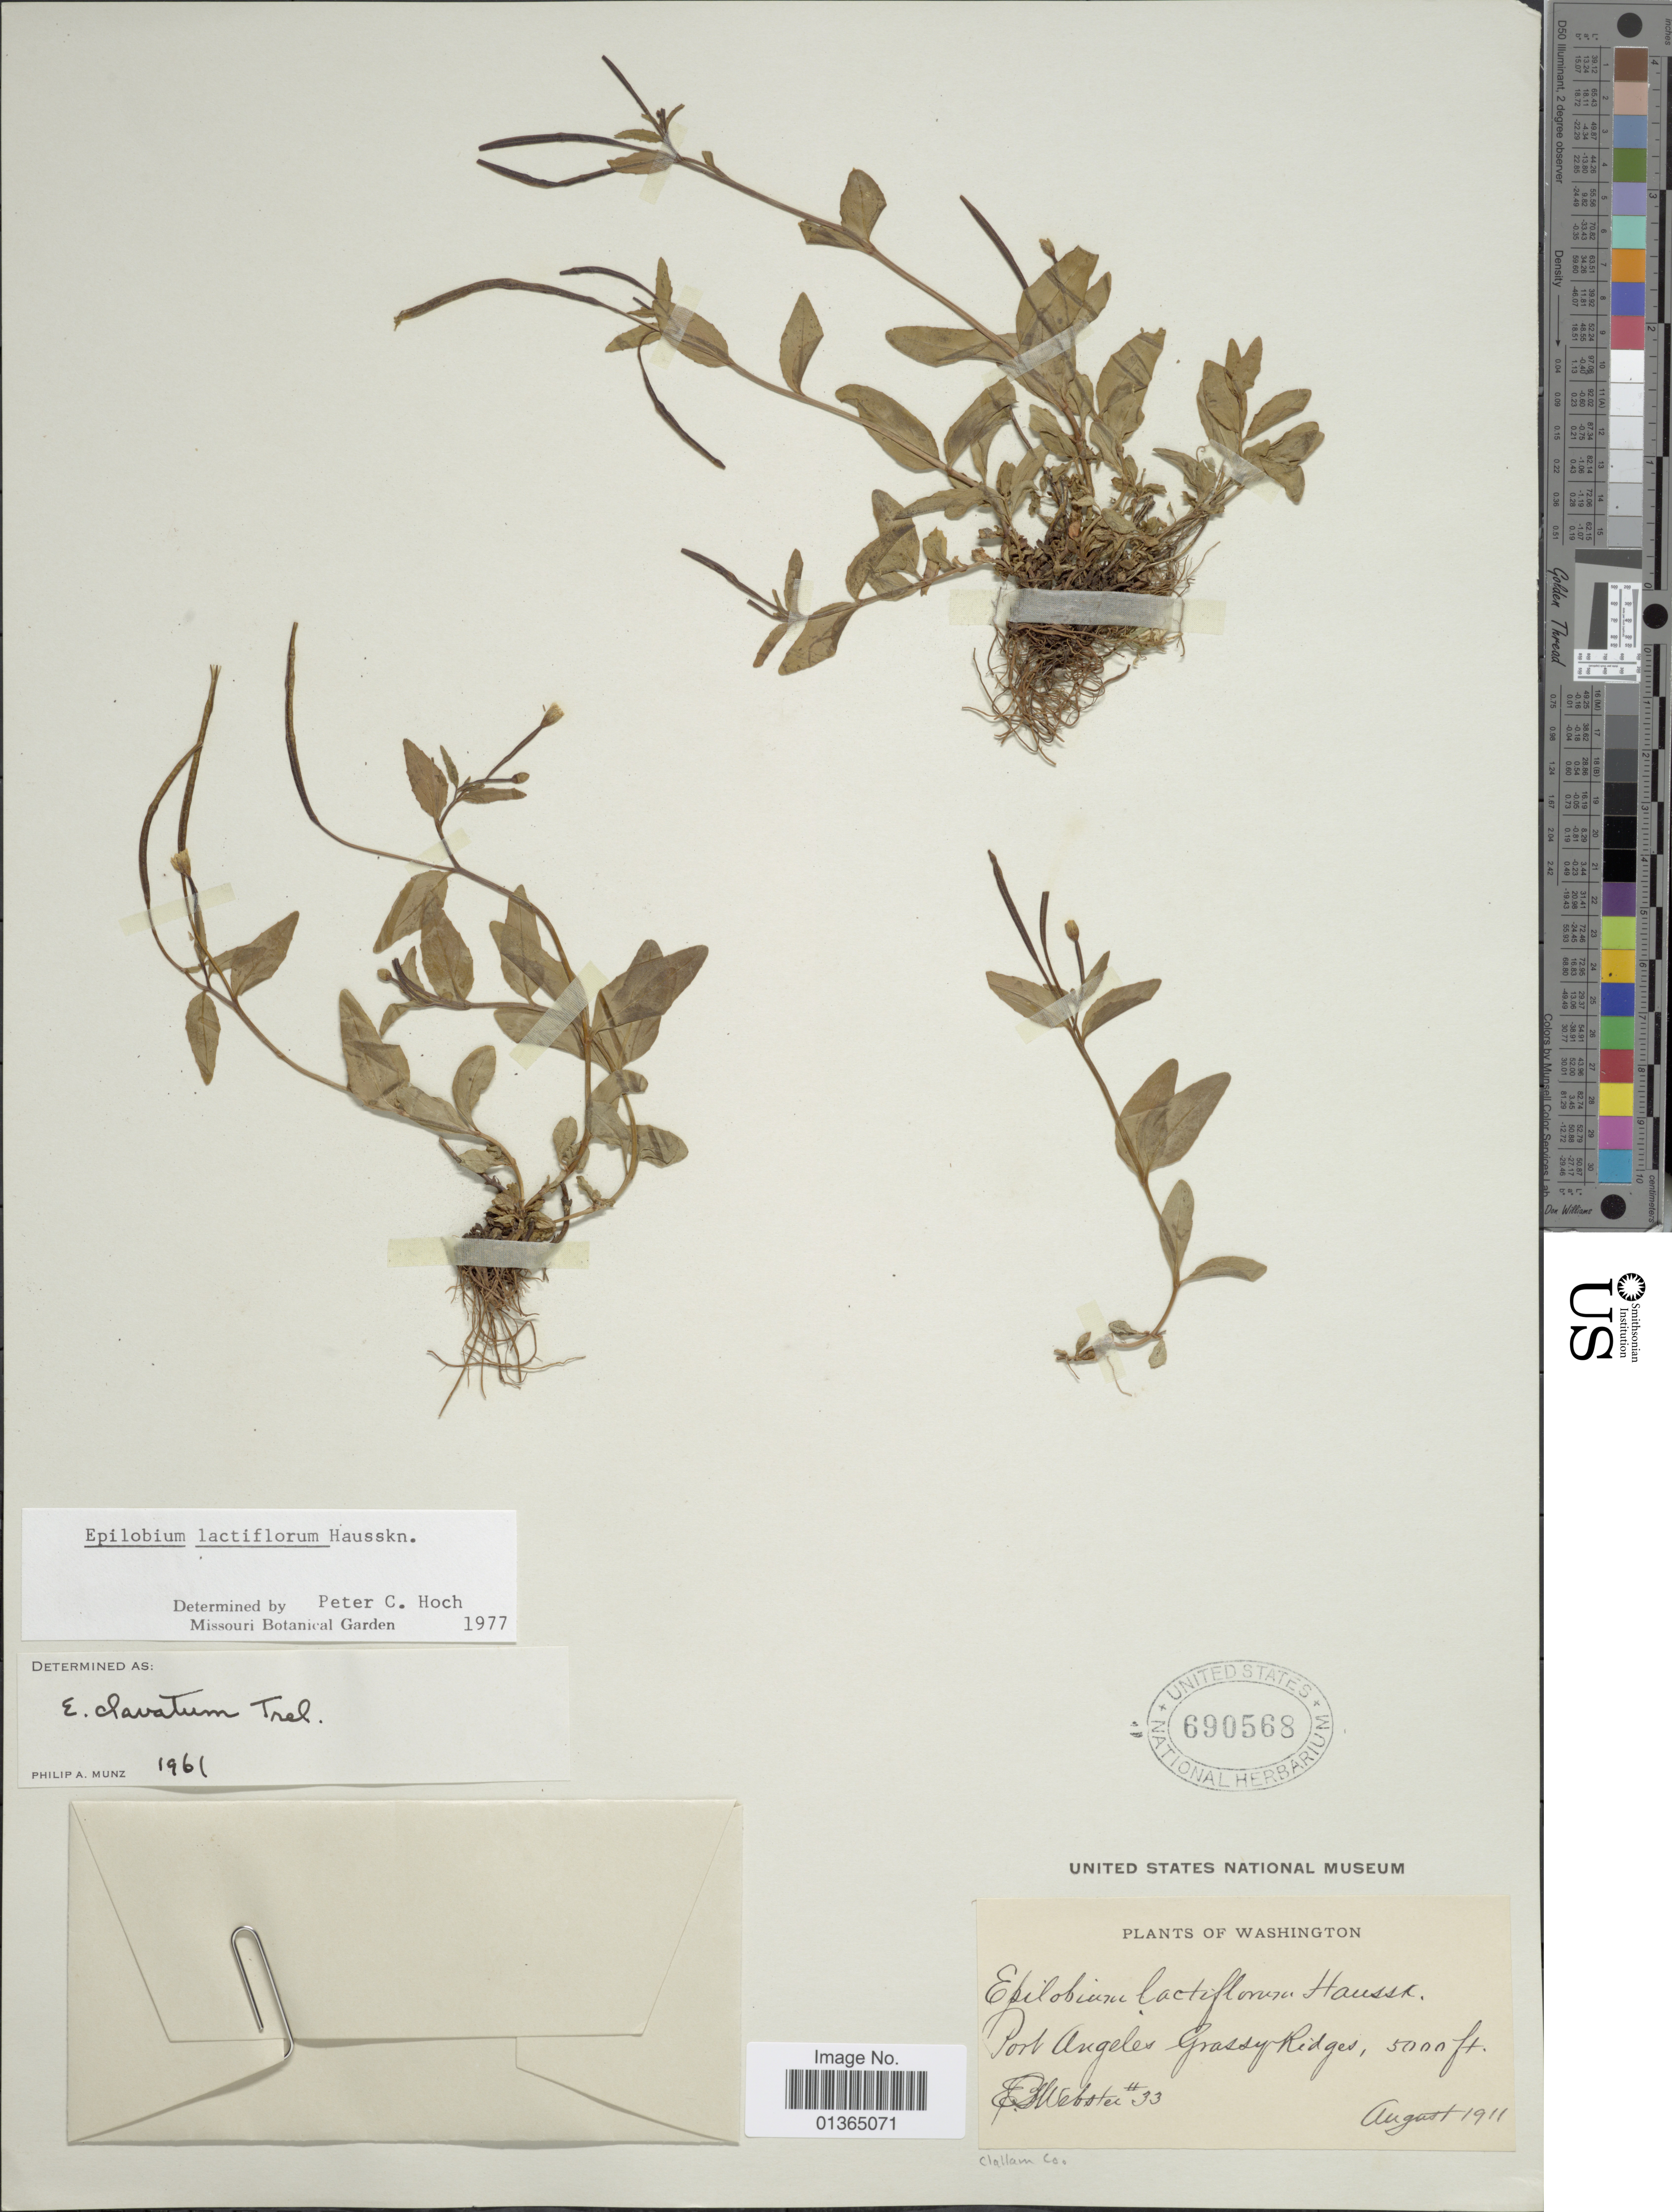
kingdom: Plantae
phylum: Tracheophyta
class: Magnoliopsida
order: Myrtales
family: Onagraceae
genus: Epilobium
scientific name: Epilobium lactiflorum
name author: Hausskn.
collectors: E. B. Webster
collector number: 33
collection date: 1911-08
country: United States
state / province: Washington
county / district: Clallam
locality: Port Angeles.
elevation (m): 1524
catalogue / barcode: US 690568